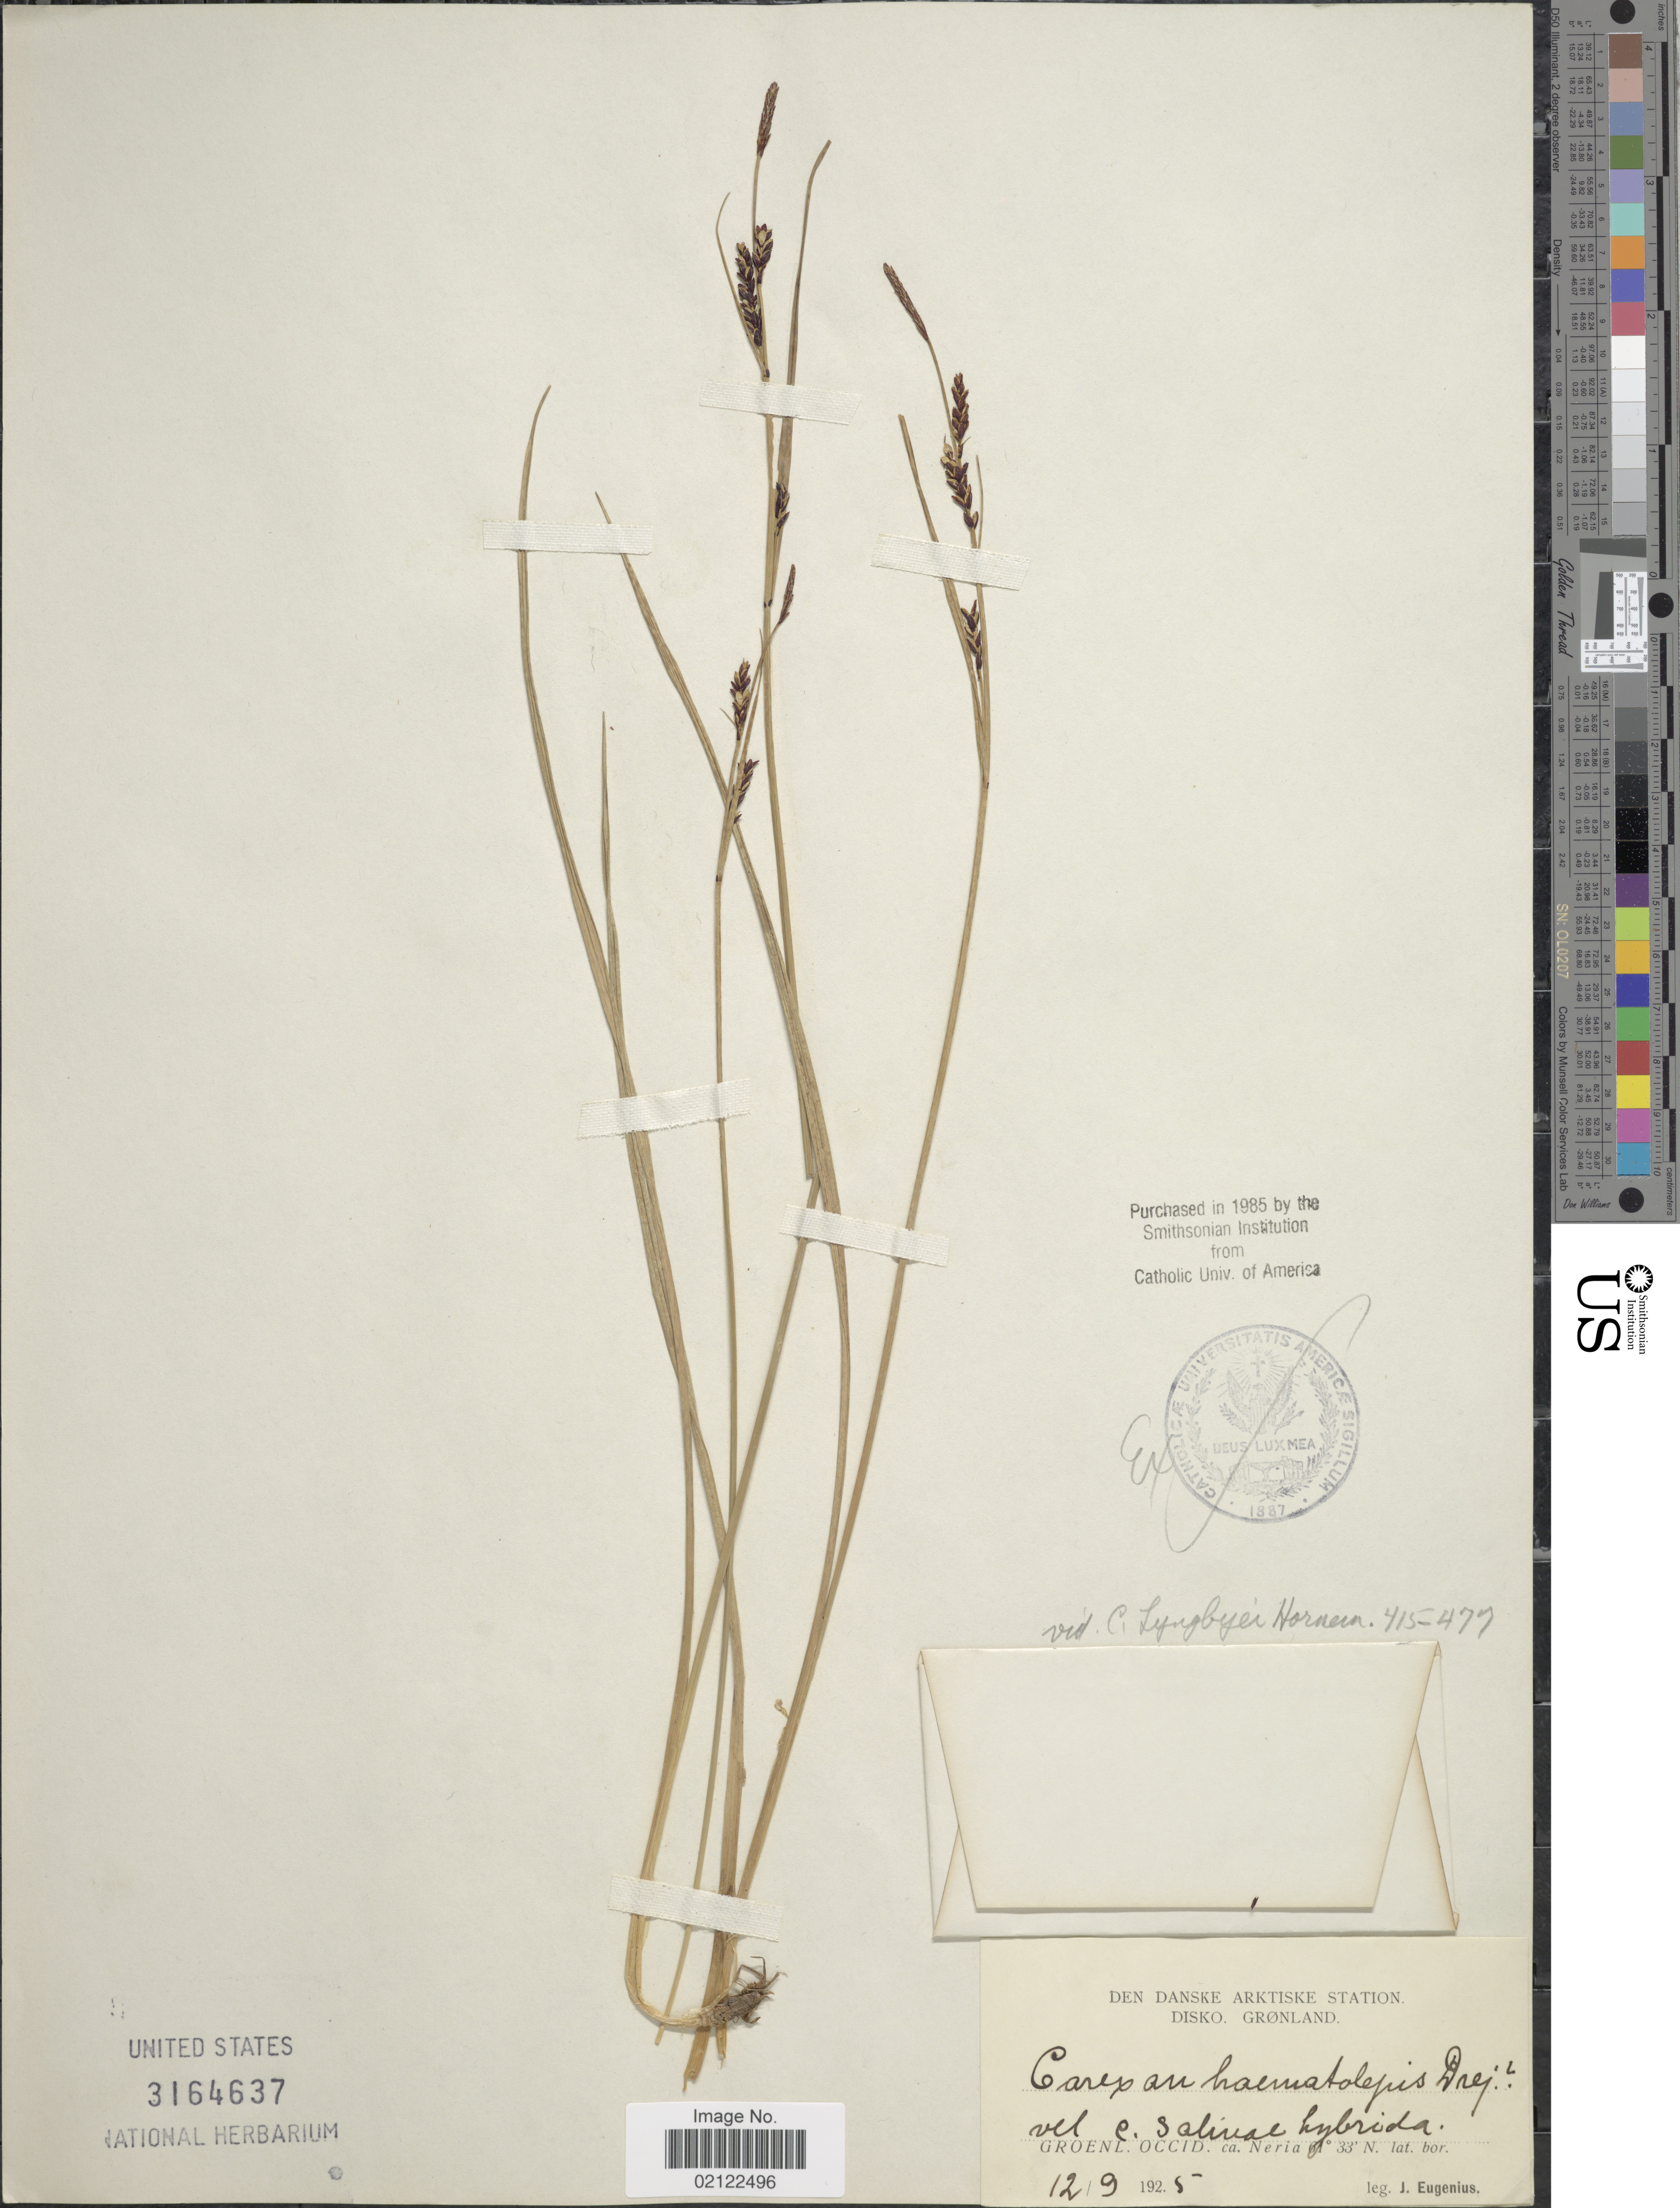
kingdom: Plantae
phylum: Tracheophyta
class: Liliopsida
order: Poales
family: Cyperaceae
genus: Carex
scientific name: Carex lyngbyei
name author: Hornem.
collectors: J. Eugenius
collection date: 1925-09-12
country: Greenland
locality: Den Danske Arktiske Station. Disko. Grønland. Groenl. Occid. ca. Neria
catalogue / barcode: US 3164637